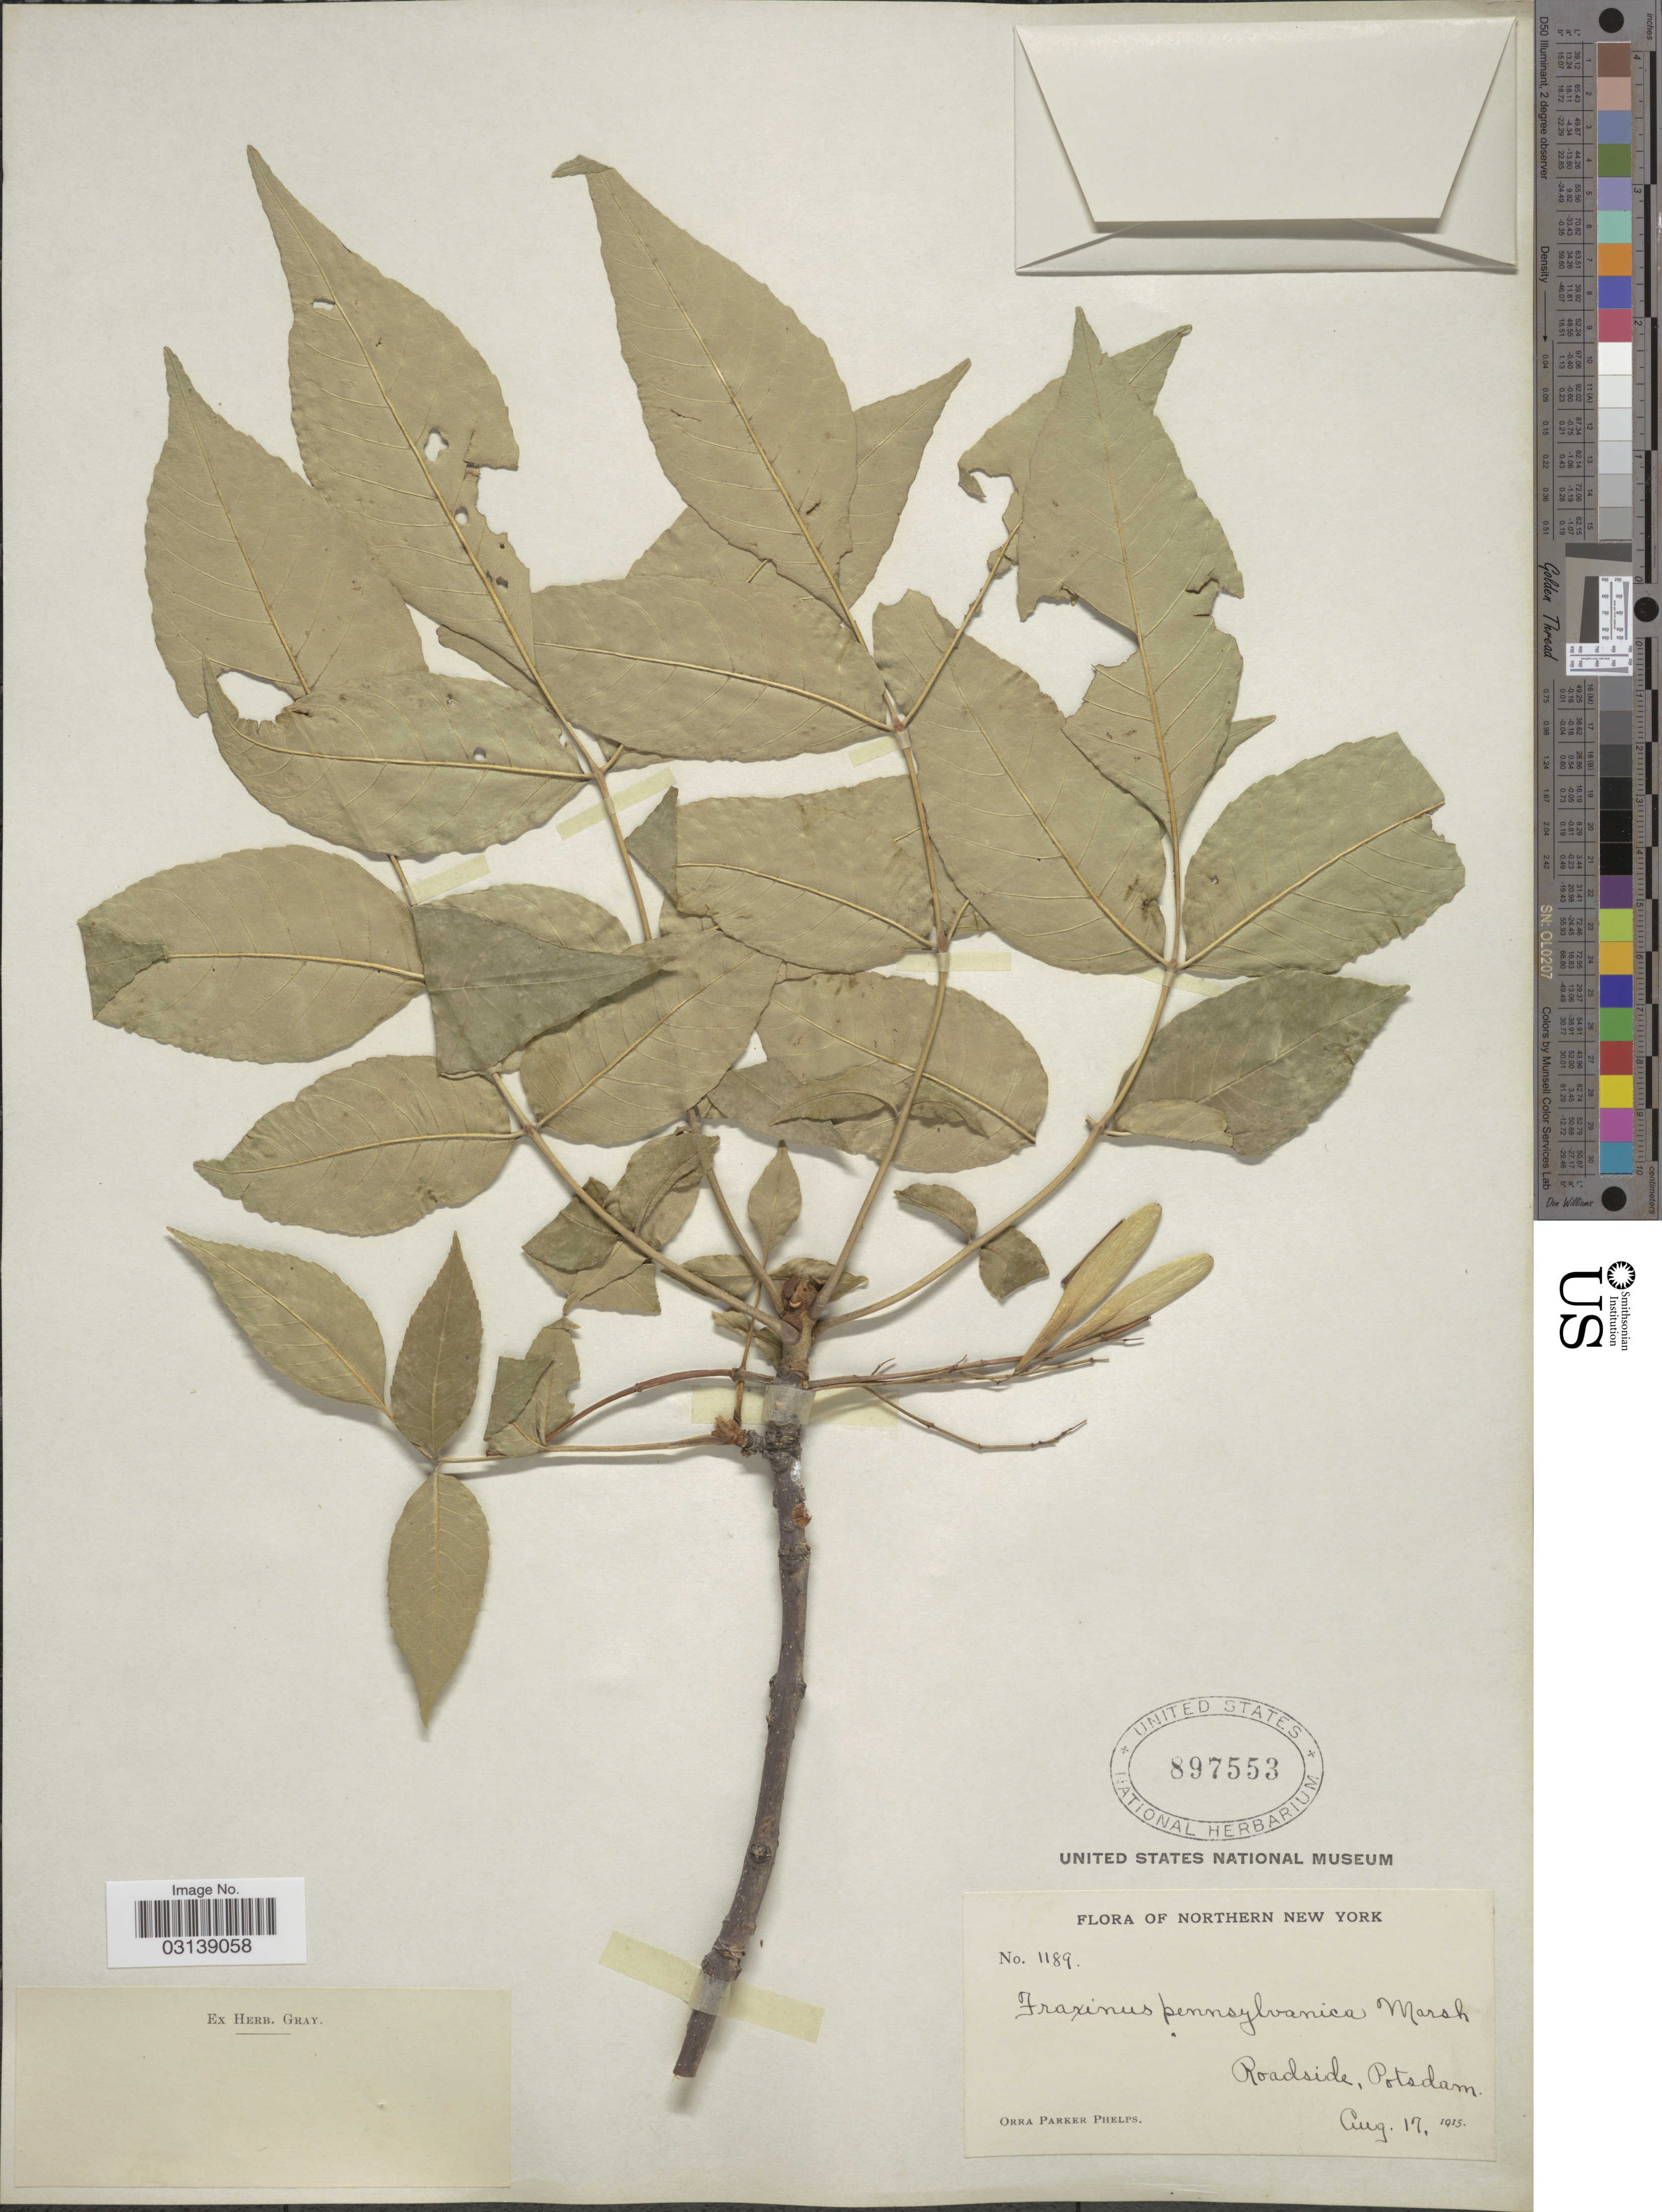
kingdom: Plantae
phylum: Tracheophyta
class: Magnoliopsida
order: Lamiales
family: Oleaceae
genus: Fraxinus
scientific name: Fraxinus pennsylvanica var. pubescens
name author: (Lam.) Lingelsh.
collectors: O. P. Phelps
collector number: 1189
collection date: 1915-08-17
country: United States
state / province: New York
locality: Northern New York. Roadside, Potsdam.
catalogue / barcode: US 897553